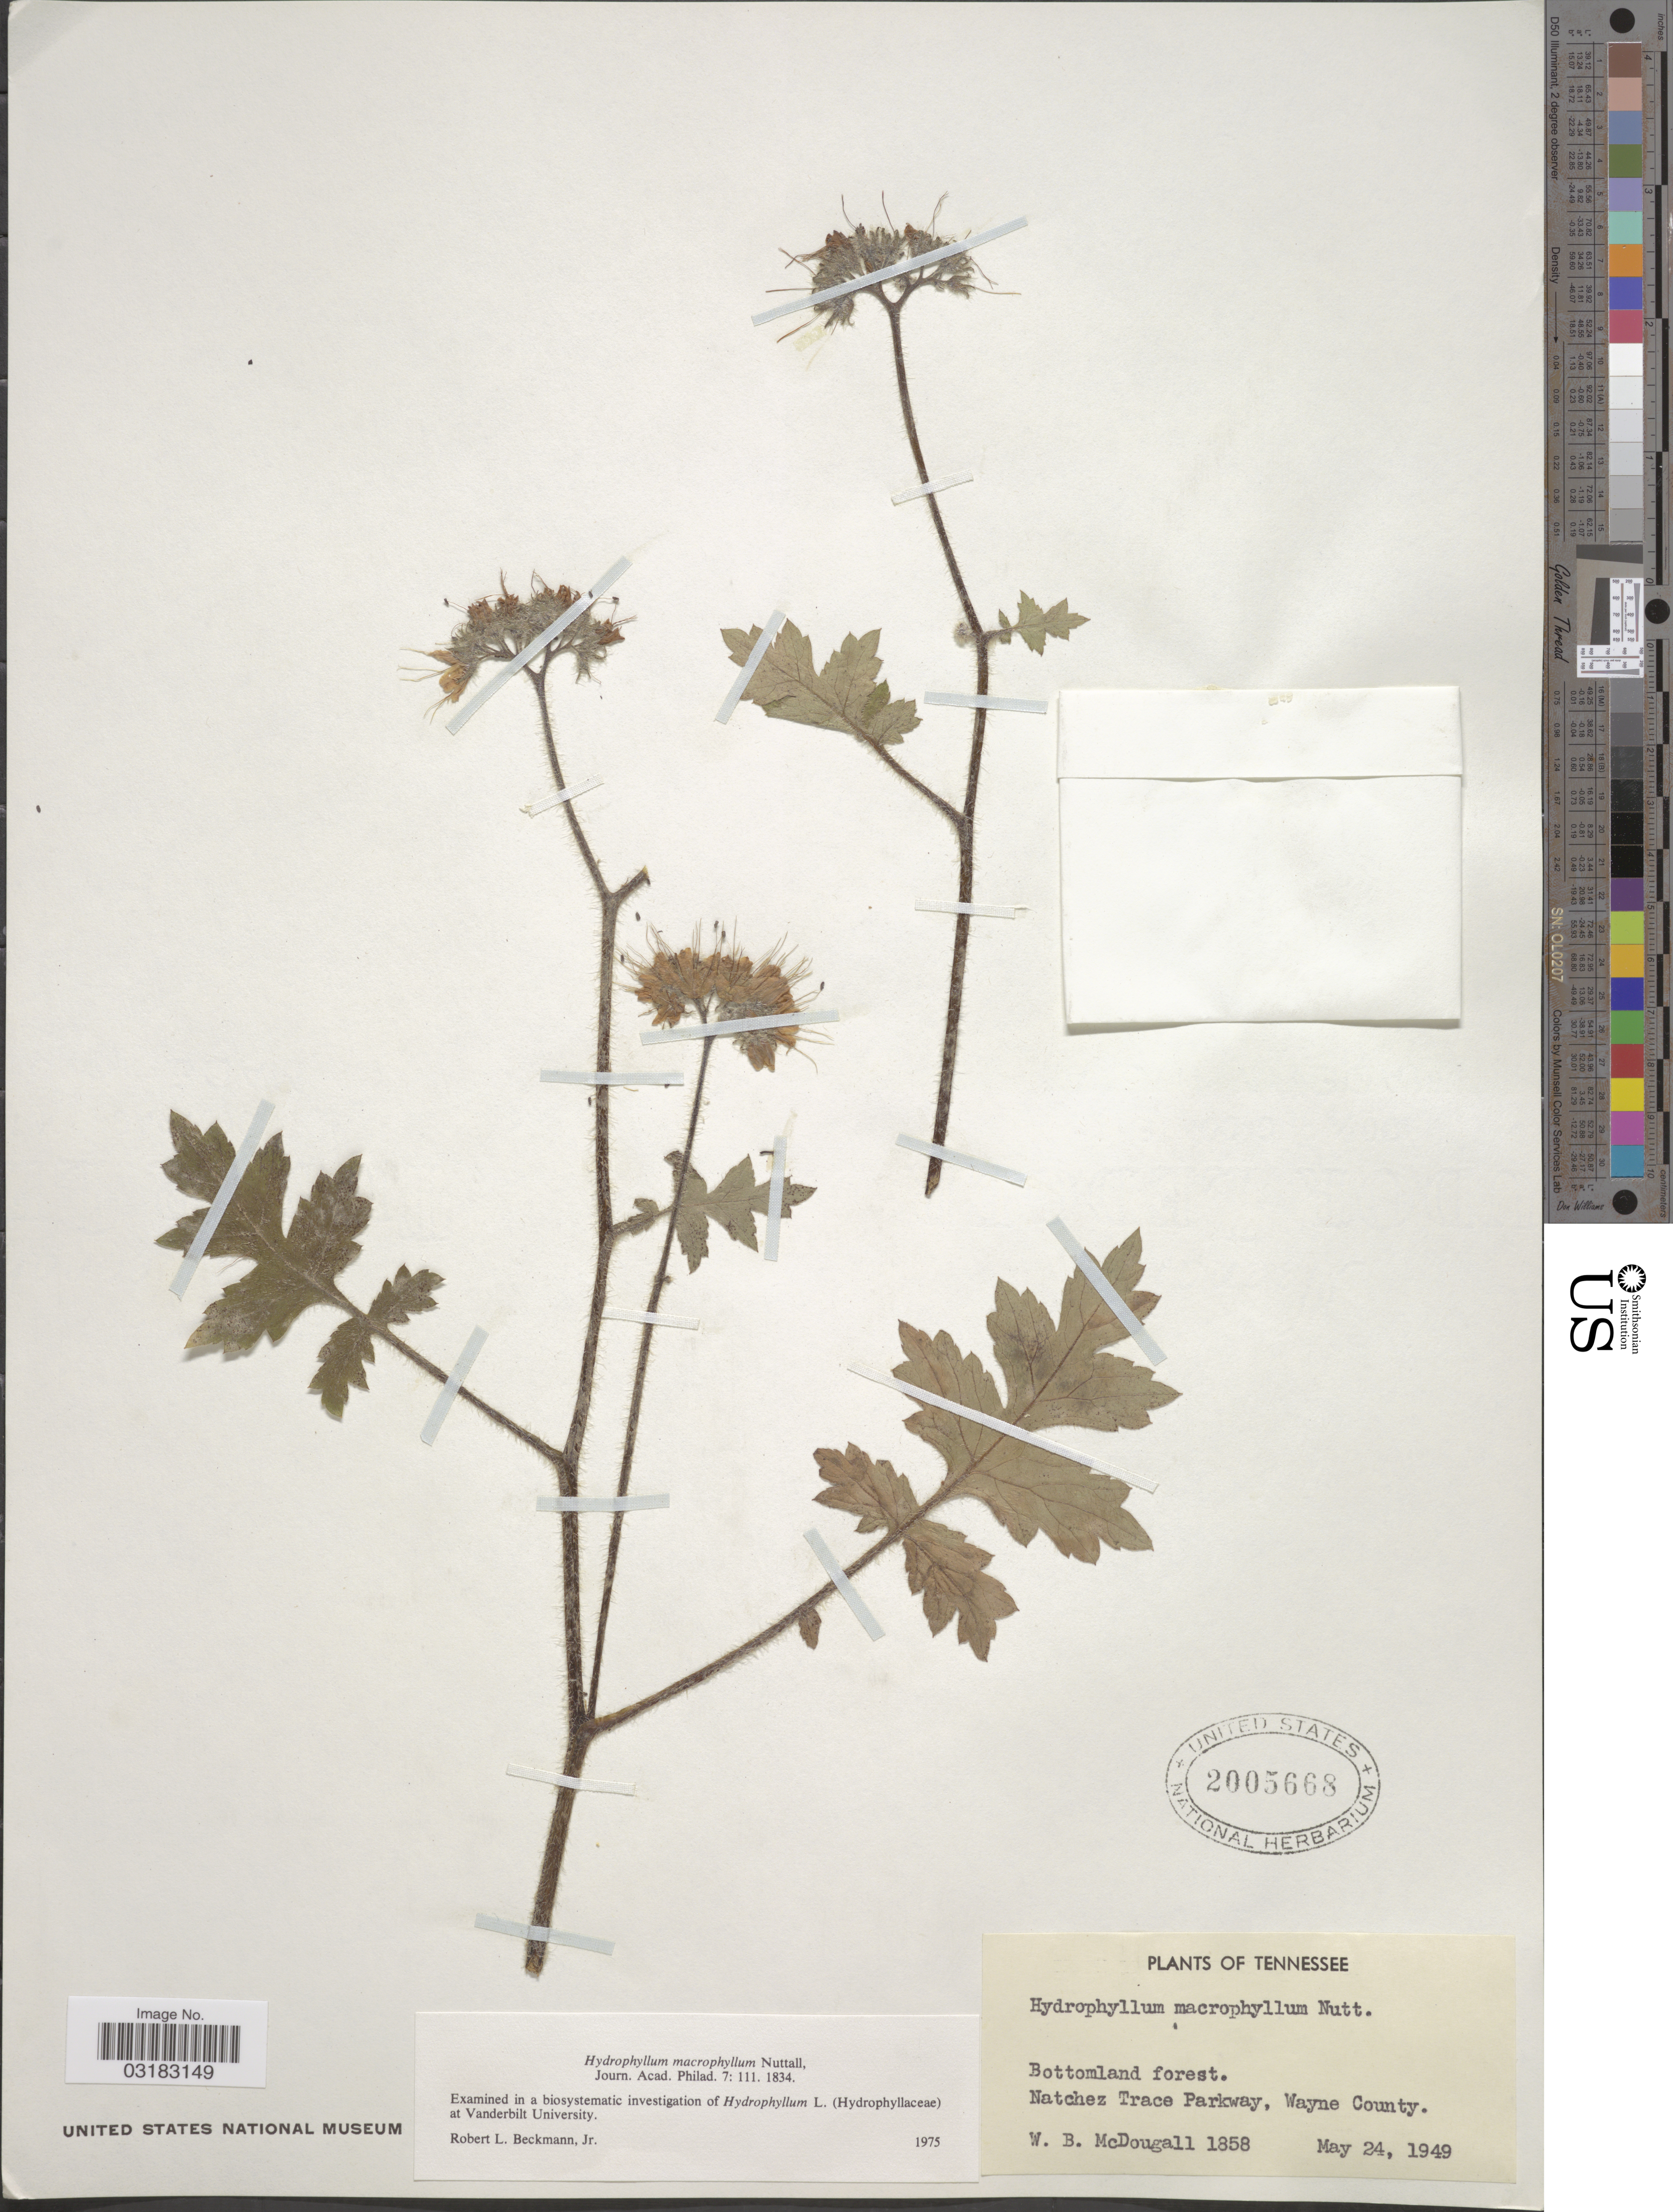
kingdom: Plantae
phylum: Tracheophyta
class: Magnoliopsida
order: Boraginales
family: Hydrophyllaceae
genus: Hydrophyllum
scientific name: Hydrophyllum macrophyllum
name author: Nutt.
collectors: W. B. McDougall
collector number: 1858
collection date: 1949-05-24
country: United States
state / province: Tennessee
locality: Bottomland forest. Natchez Trace Parkway, Wayne County.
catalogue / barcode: US 2005668